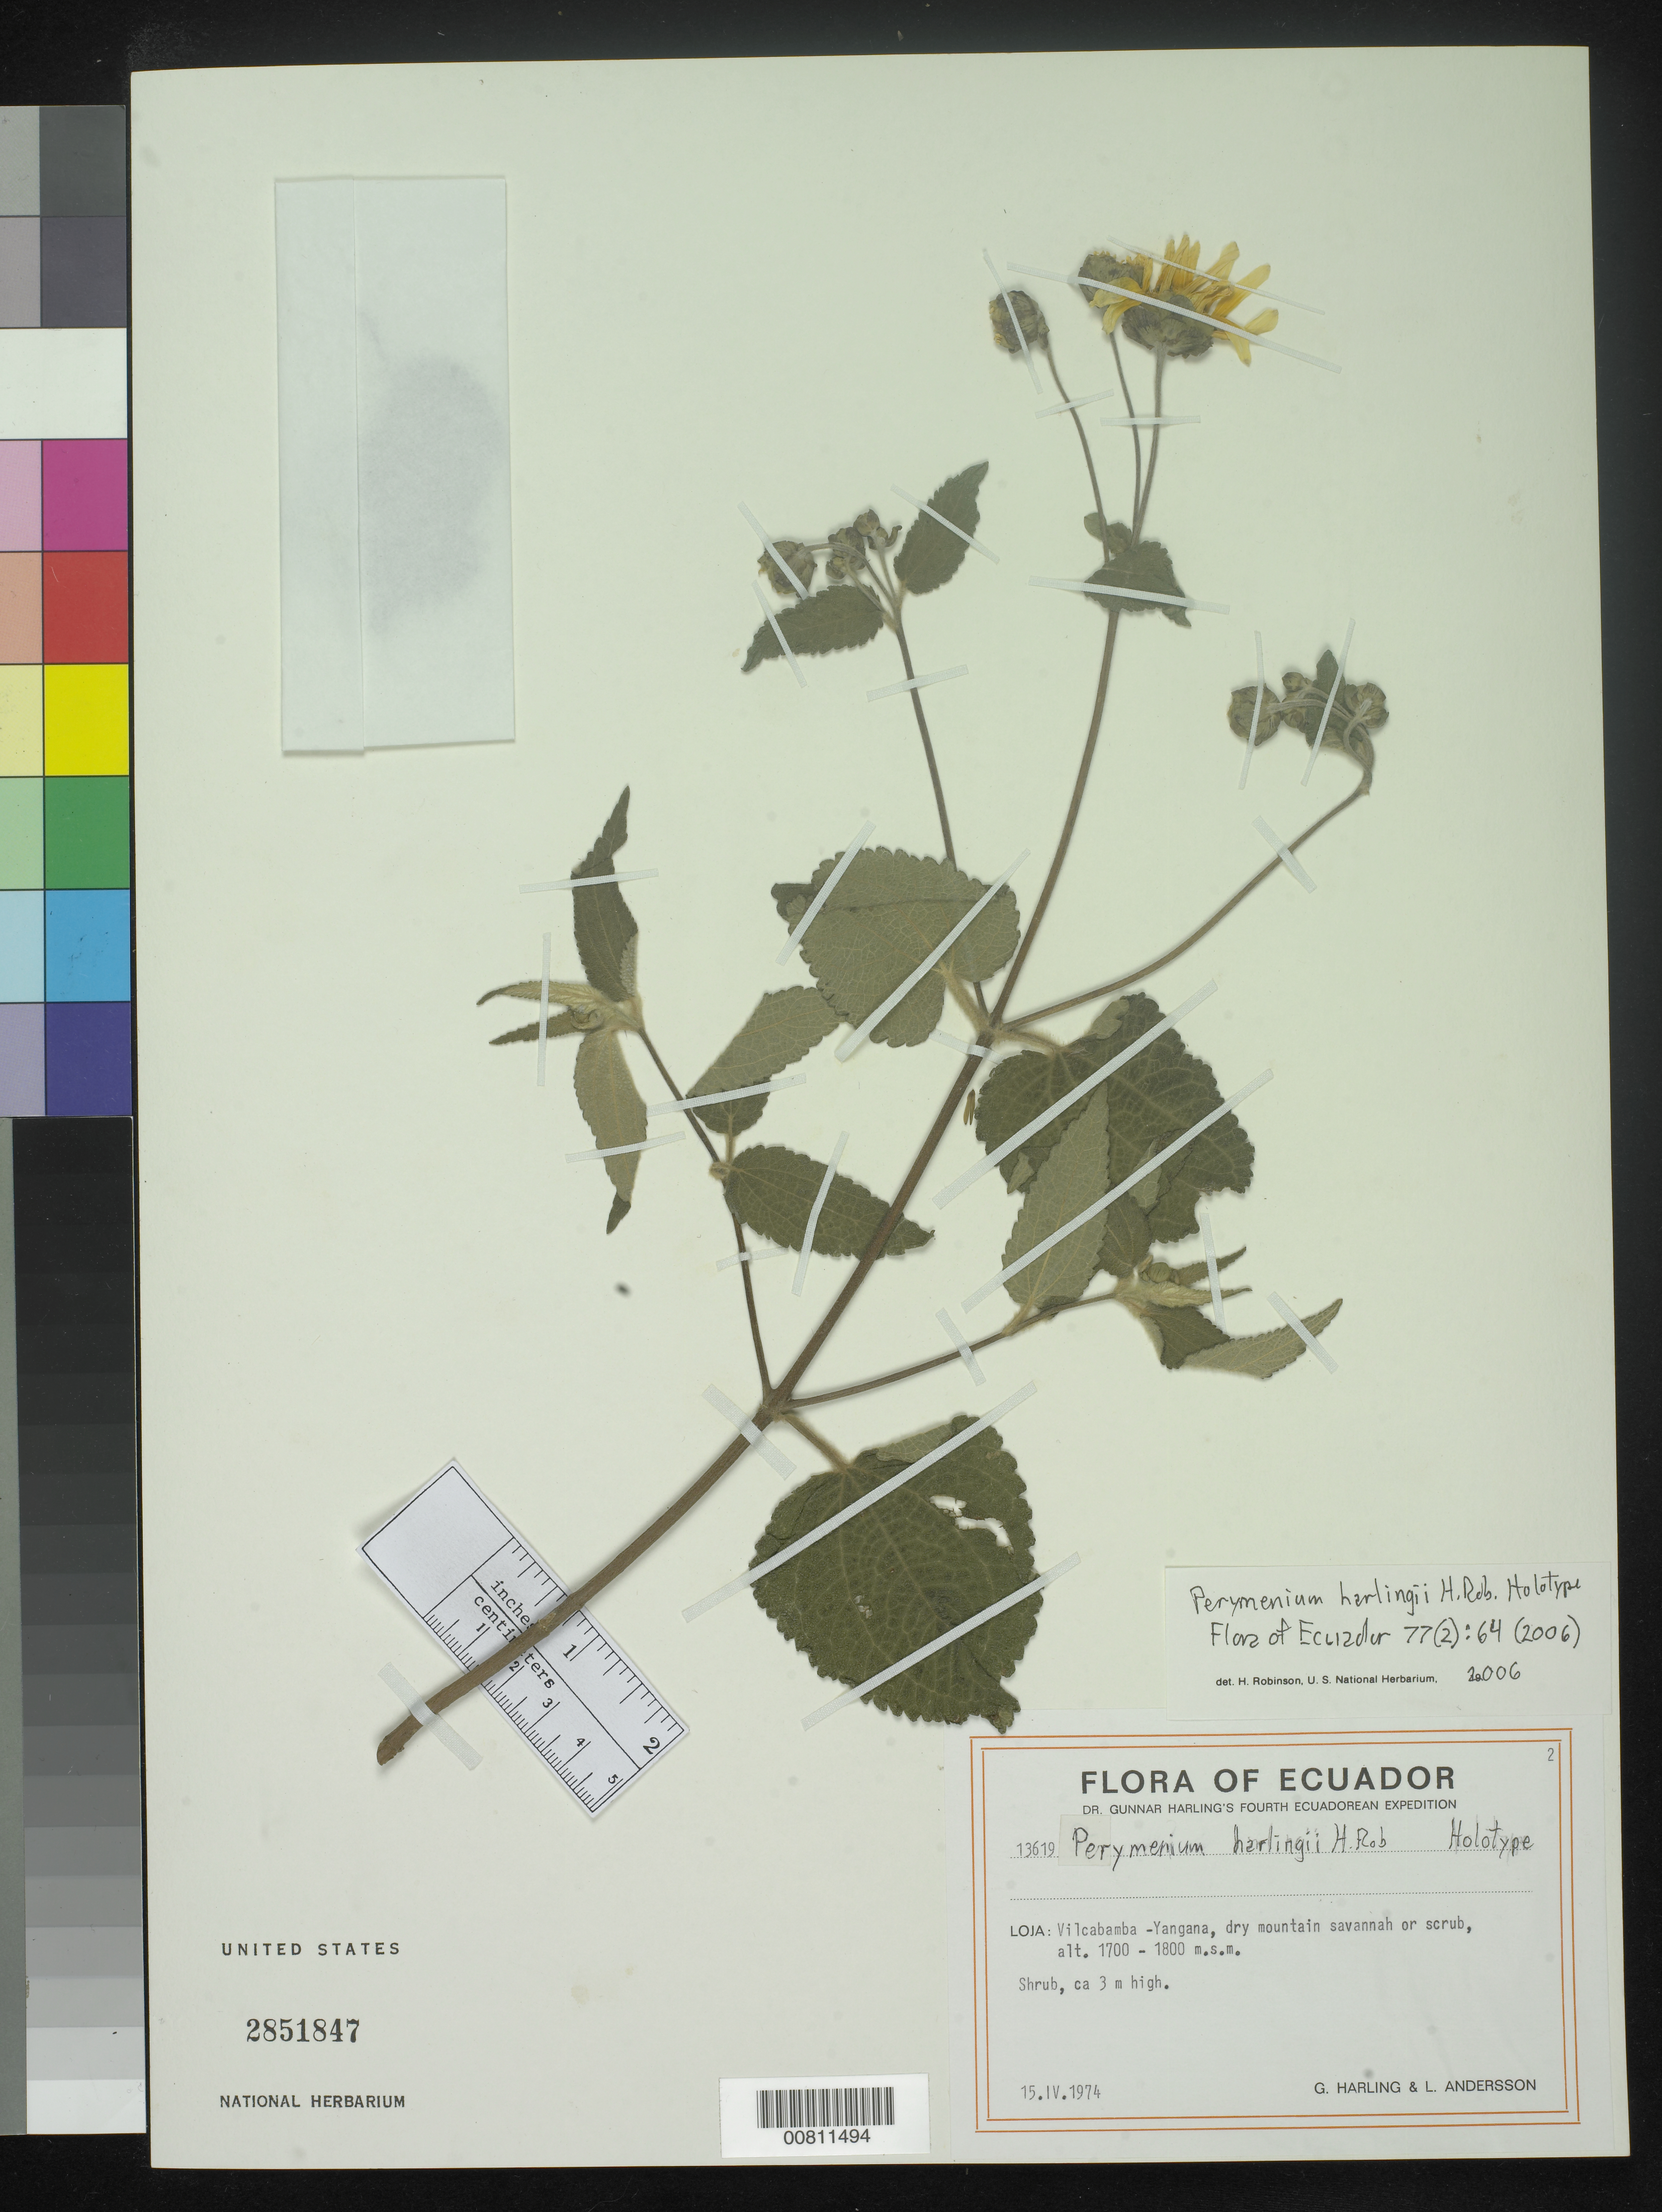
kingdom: Plantae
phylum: Tracheophyta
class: Magnoliopsida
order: Asterales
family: Asteraceae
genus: Perymenium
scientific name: Perymenium harlingii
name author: H. Rob.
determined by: Robinson, Harold E., (US)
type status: Holotype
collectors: G. Harling & L. Andersson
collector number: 13619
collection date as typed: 15 Apr 1974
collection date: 1974-04-15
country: Ecuador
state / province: Loja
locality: Loja: Vilcabamba-Yangana.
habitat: Dry mountain savannah or scrub.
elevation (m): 1700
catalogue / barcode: US 2851847